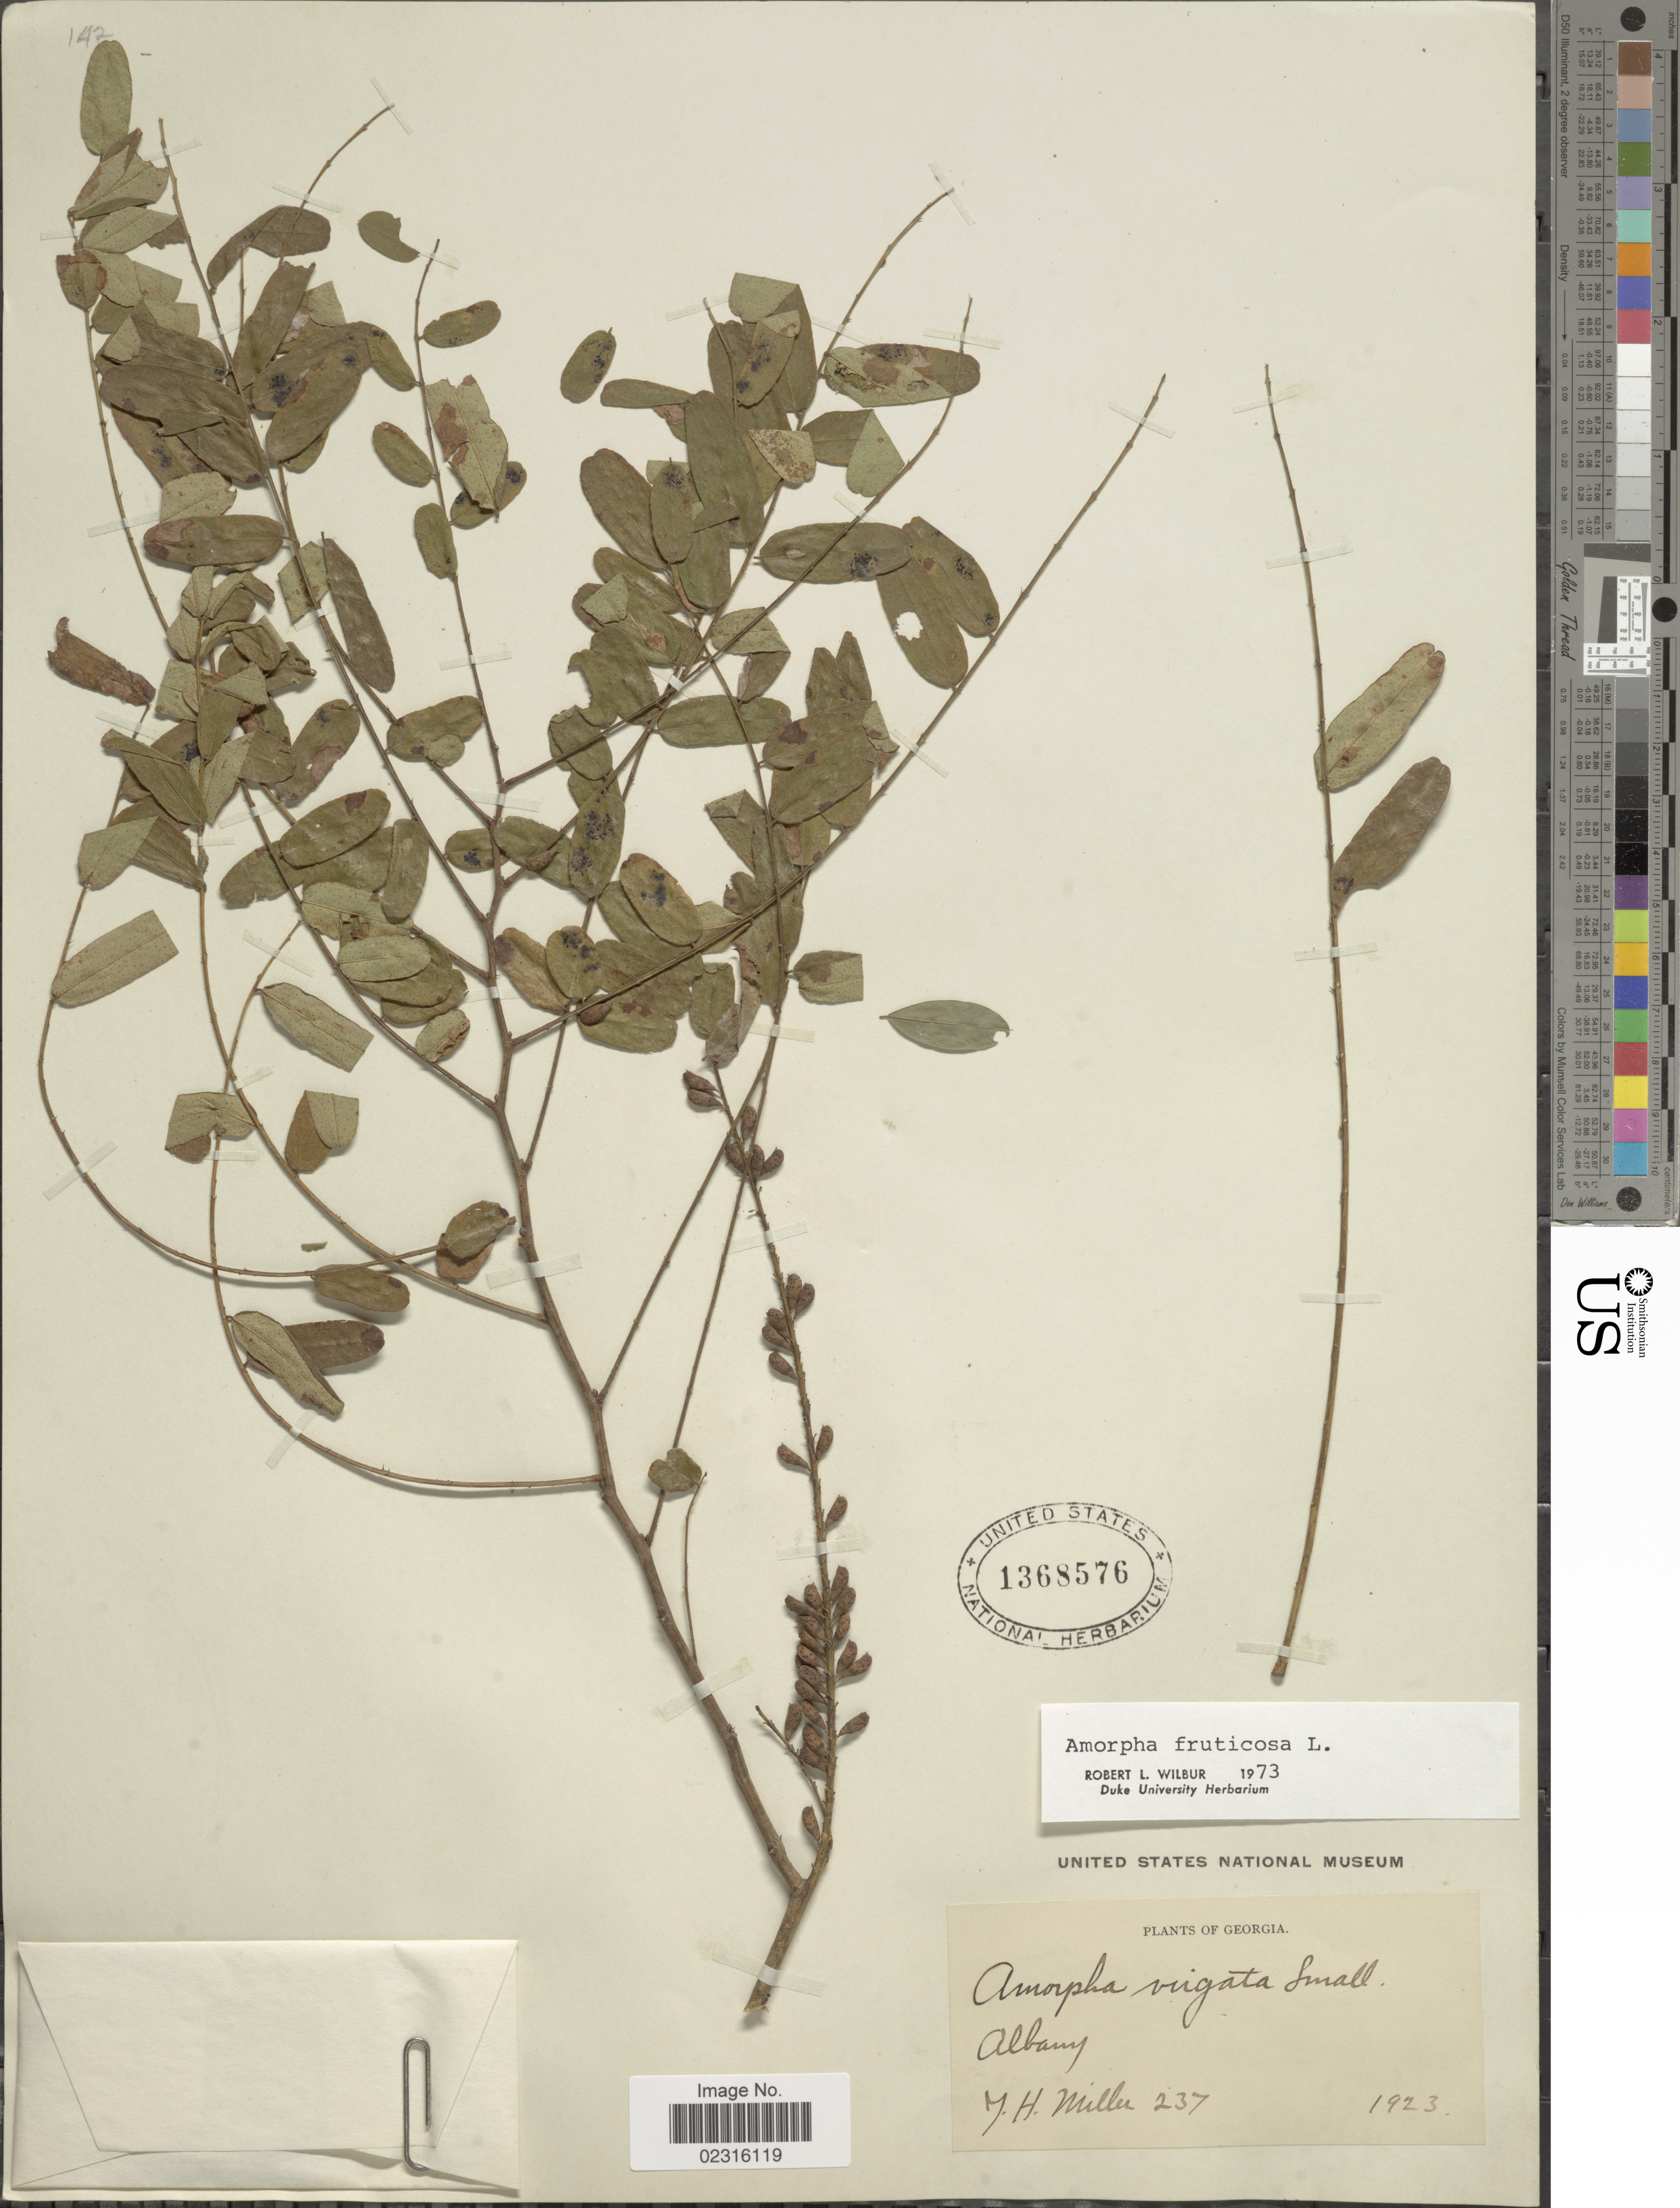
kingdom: Plantae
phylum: Tracheophyta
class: Magnoliopsida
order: Fabales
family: Fabaceae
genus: Amorpha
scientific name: Amorpha fruticosa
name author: L.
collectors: J. H. Miller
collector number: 237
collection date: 1923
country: United States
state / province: Georgia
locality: Albany.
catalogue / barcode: US 1368576